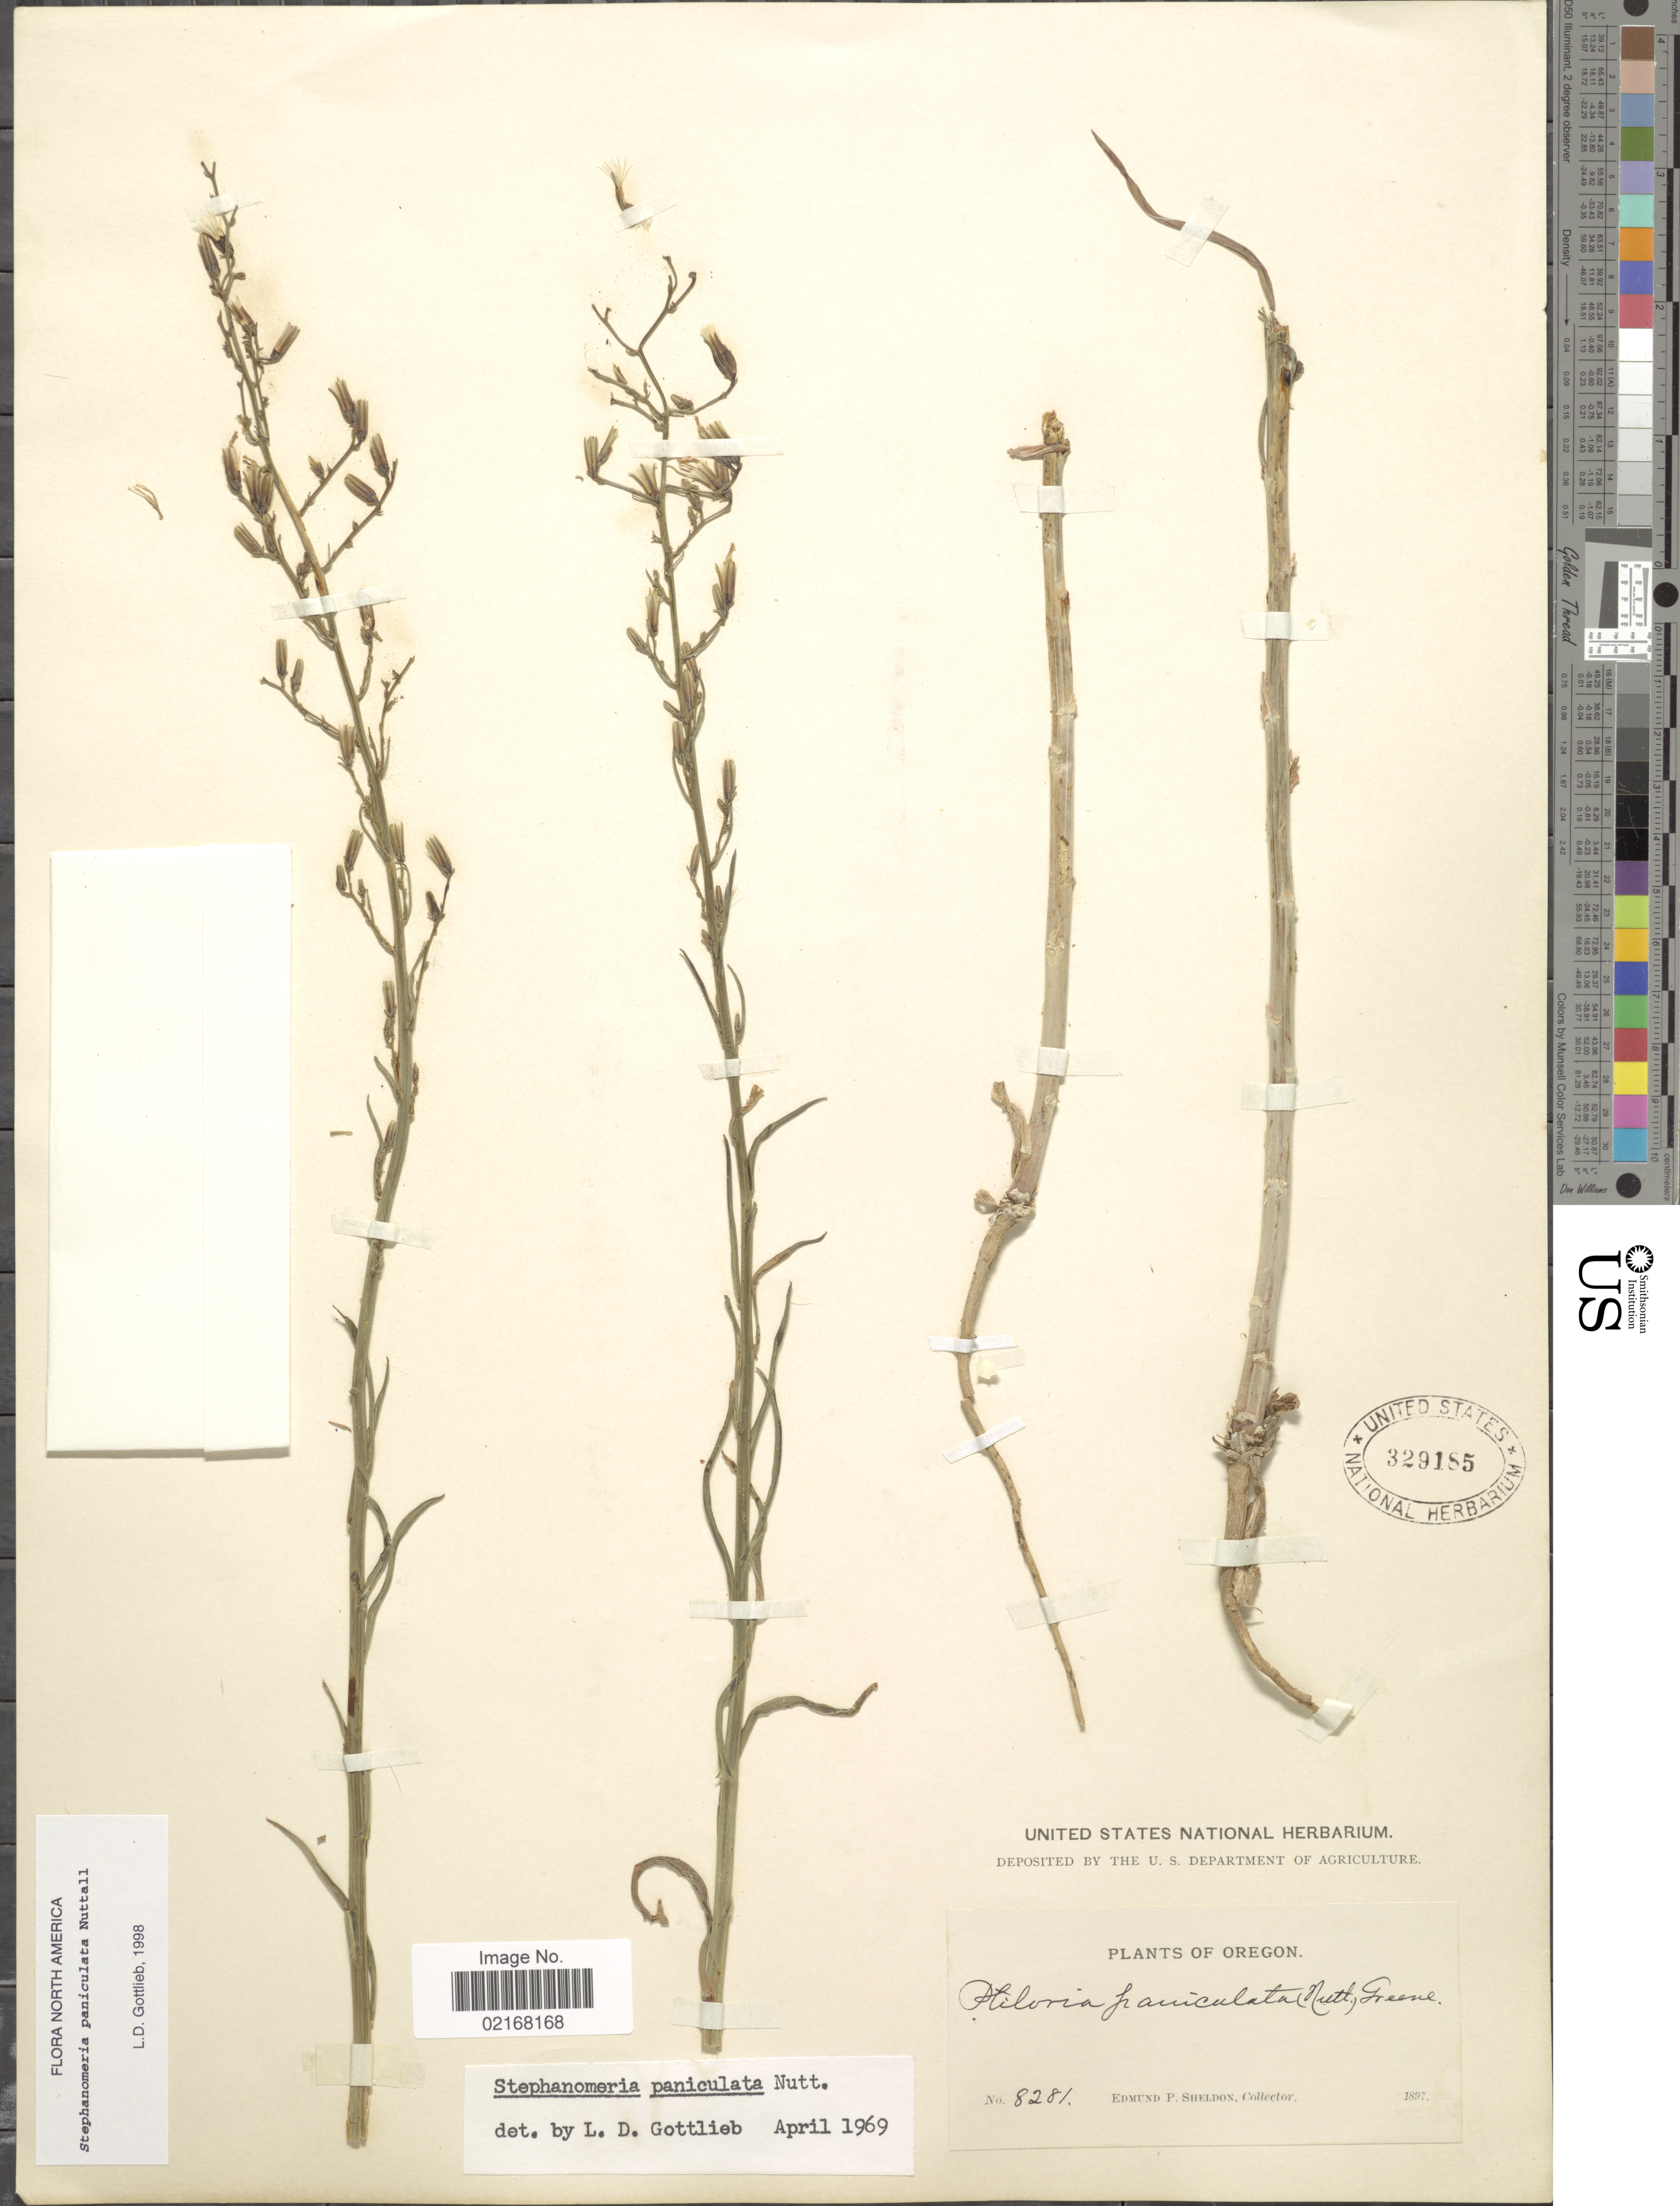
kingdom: Plantae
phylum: Tracheophyta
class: Magnoliopsida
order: Asterales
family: Asteraceae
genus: Stephanomeria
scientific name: Stephanomeria paniculata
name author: Nutt.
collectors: E. P. Sheldon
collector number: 8281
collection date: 1897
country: United States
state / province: Oregon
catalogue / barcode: US 329185